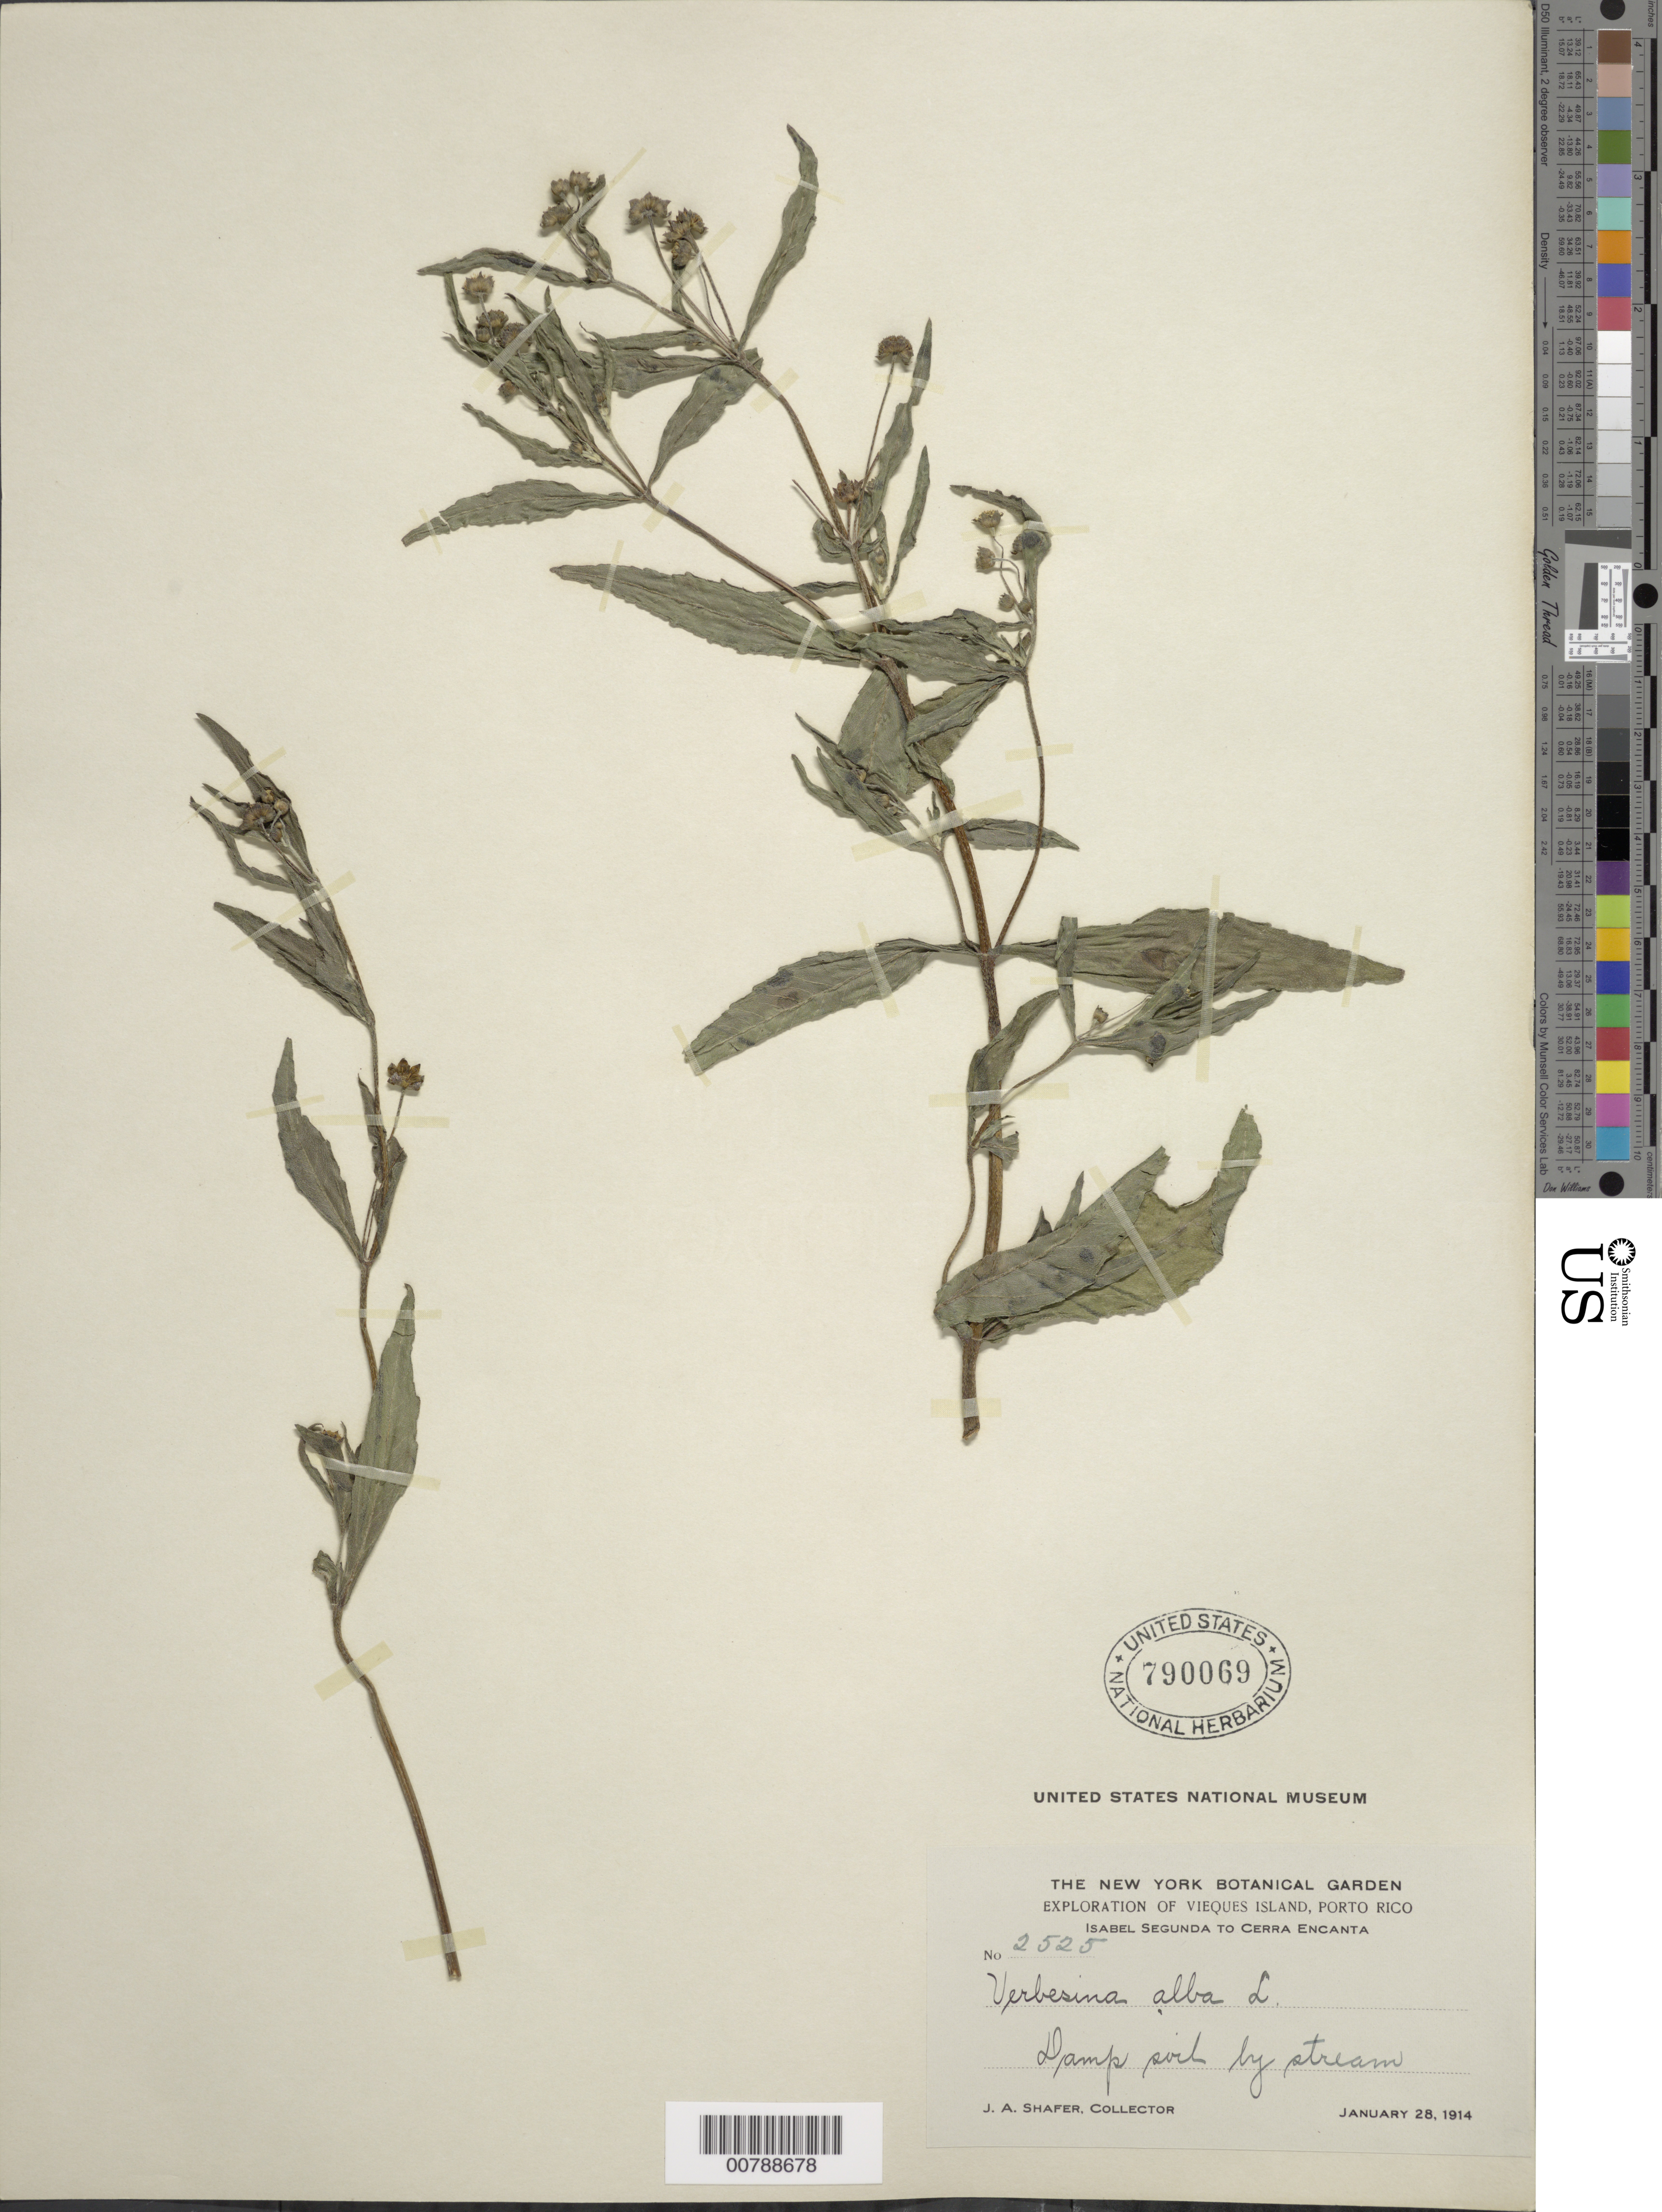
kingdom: Plantae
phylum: Tracheophyta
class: Magnoliopsida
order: Asterales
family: Asteraceae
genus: Eclipta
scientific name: Eclipta prostrata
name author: (L.) L.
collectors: J. A. Shafer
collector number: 2525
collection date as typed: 28 Jan 1914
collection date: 1914-01-28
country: Puerto Rico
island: Vieques I.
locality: Isabel Segunda to Cerra Encanta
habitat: Damp soil by stream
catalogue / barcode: US 790069